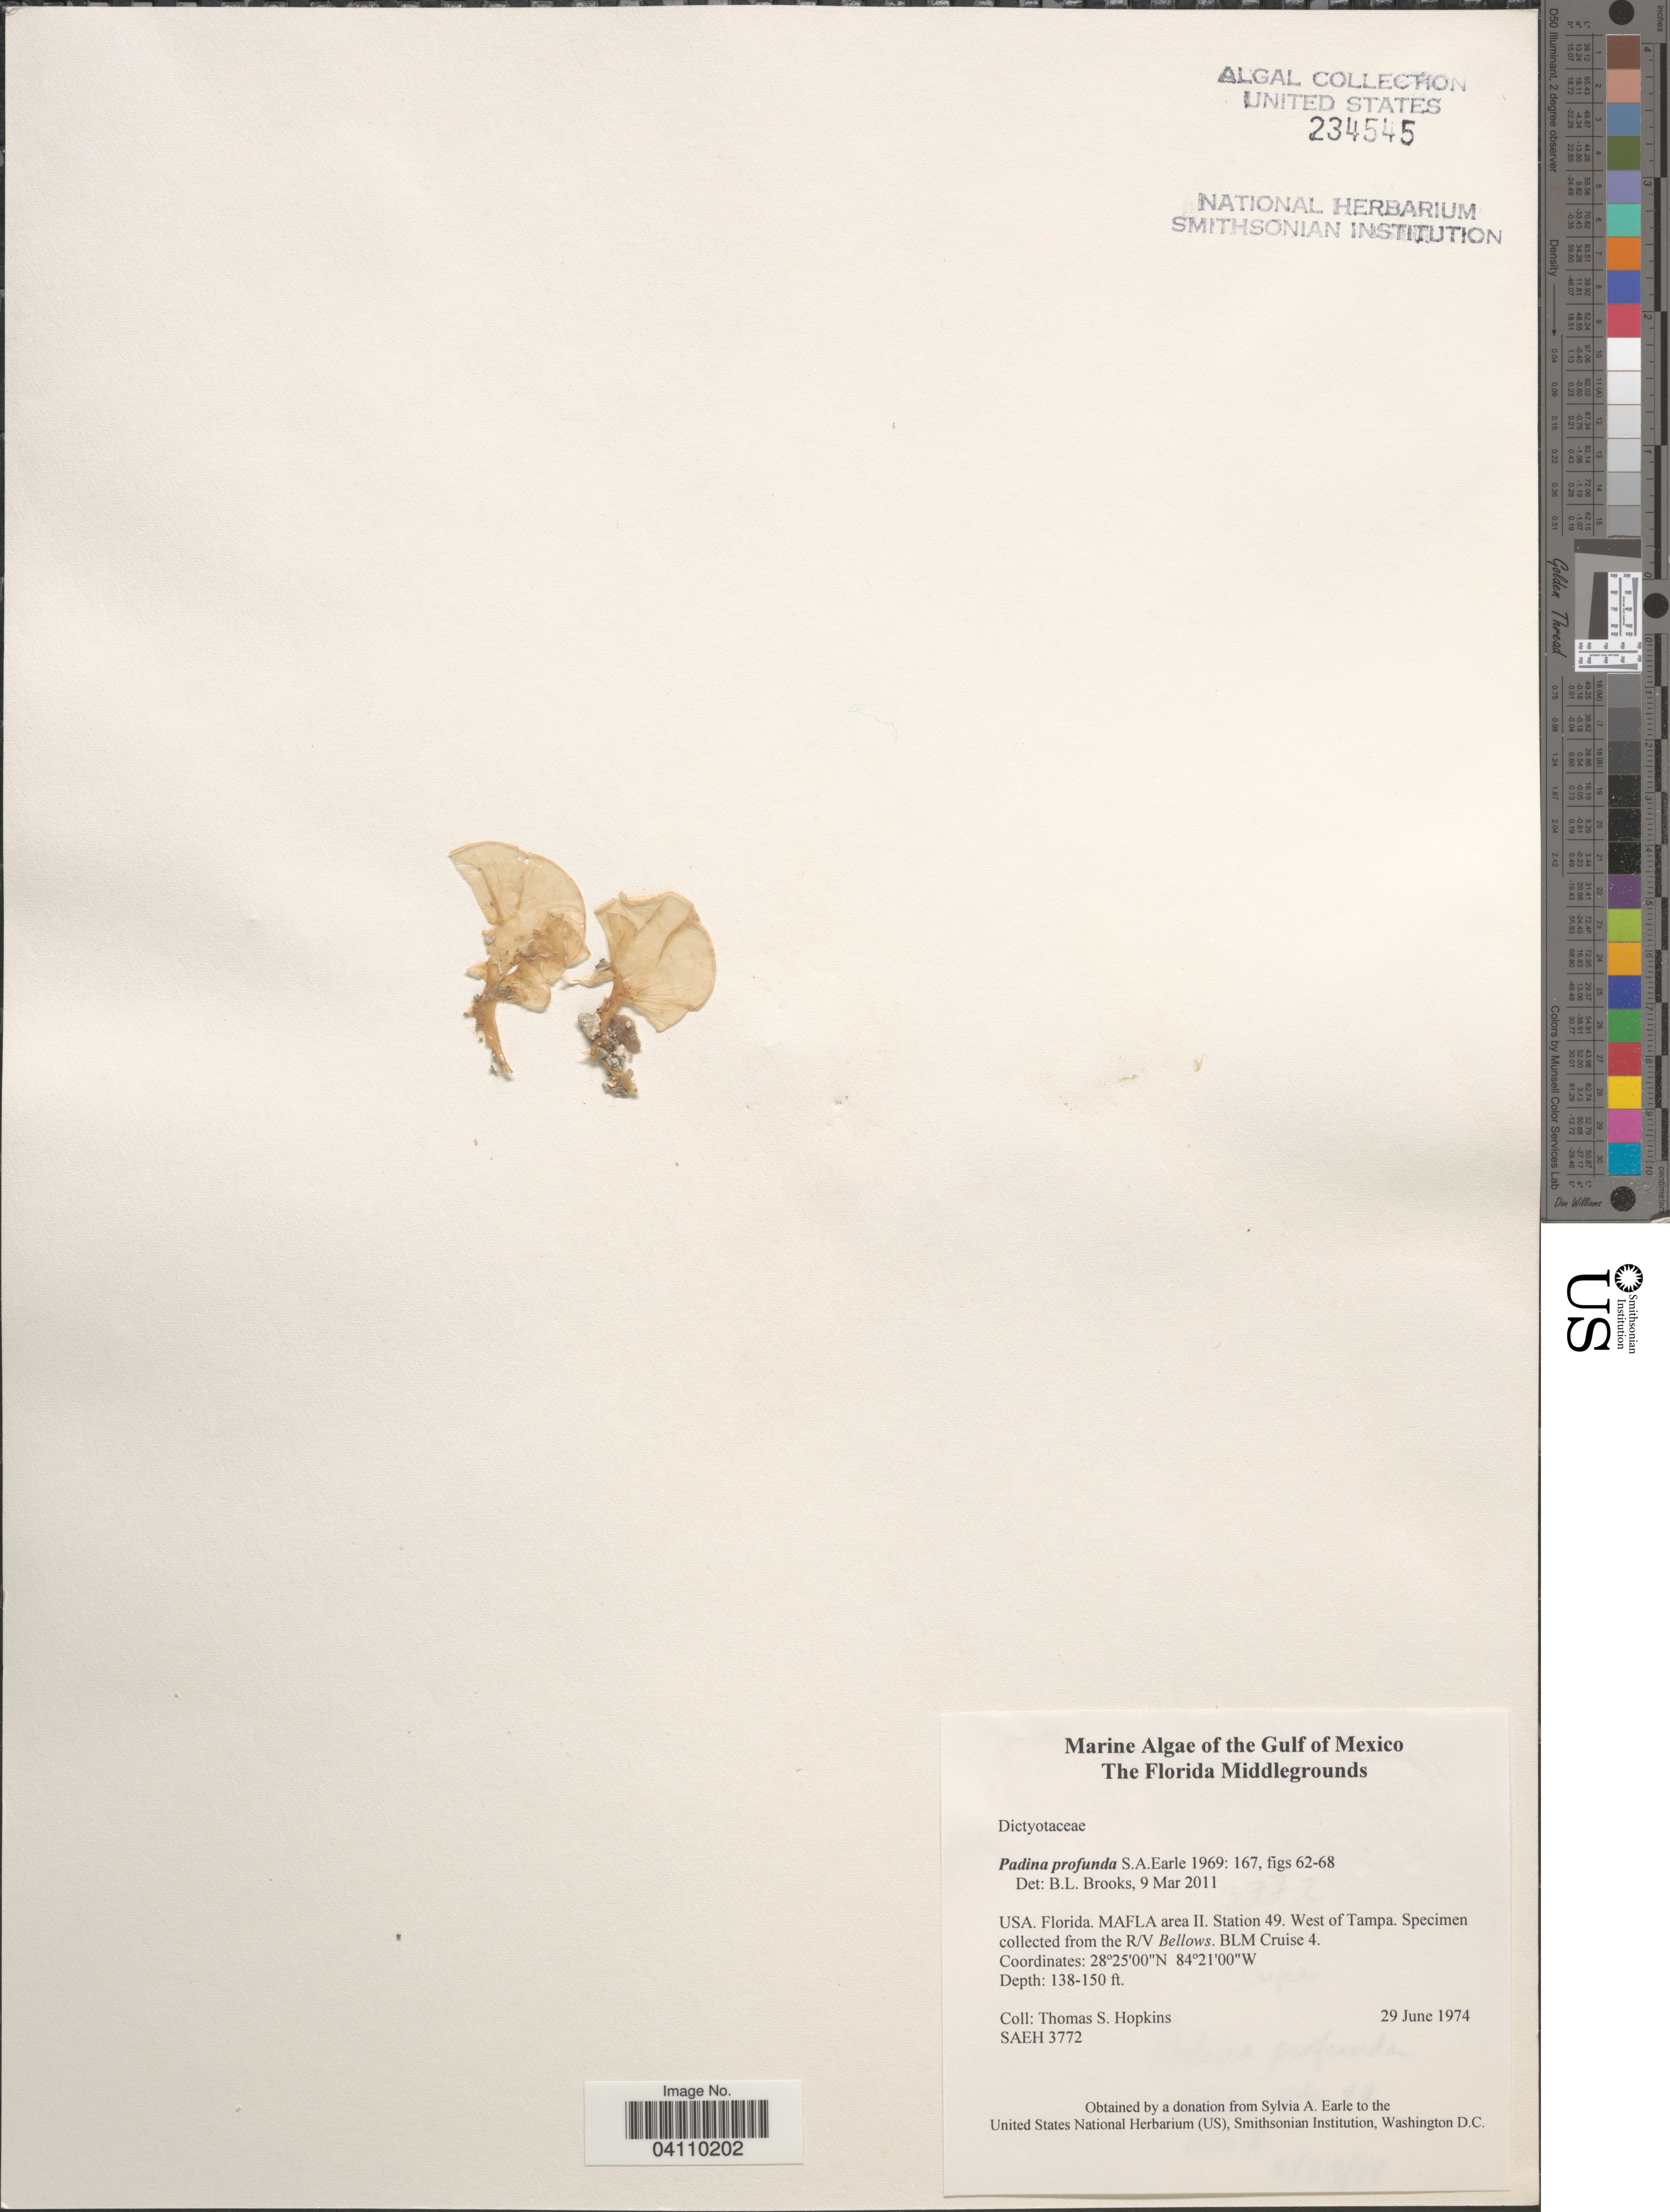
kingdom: Chromista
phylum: Ochrophyta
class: Phaeophyceae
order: Dictyotales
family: Dictyotaceae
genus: Padina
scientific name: Padina profunda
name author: S.A. Earle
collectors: T. Hopkins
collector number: SAEH3772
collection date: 1974-06-29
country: United States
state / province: Florida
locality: The Gulf of Mexico. The Florida Middlegrounds. MAFLA area II. Station 49. West of Tampa. The R/V Bellows. BLM Cruise 4.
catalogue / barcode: US 234545